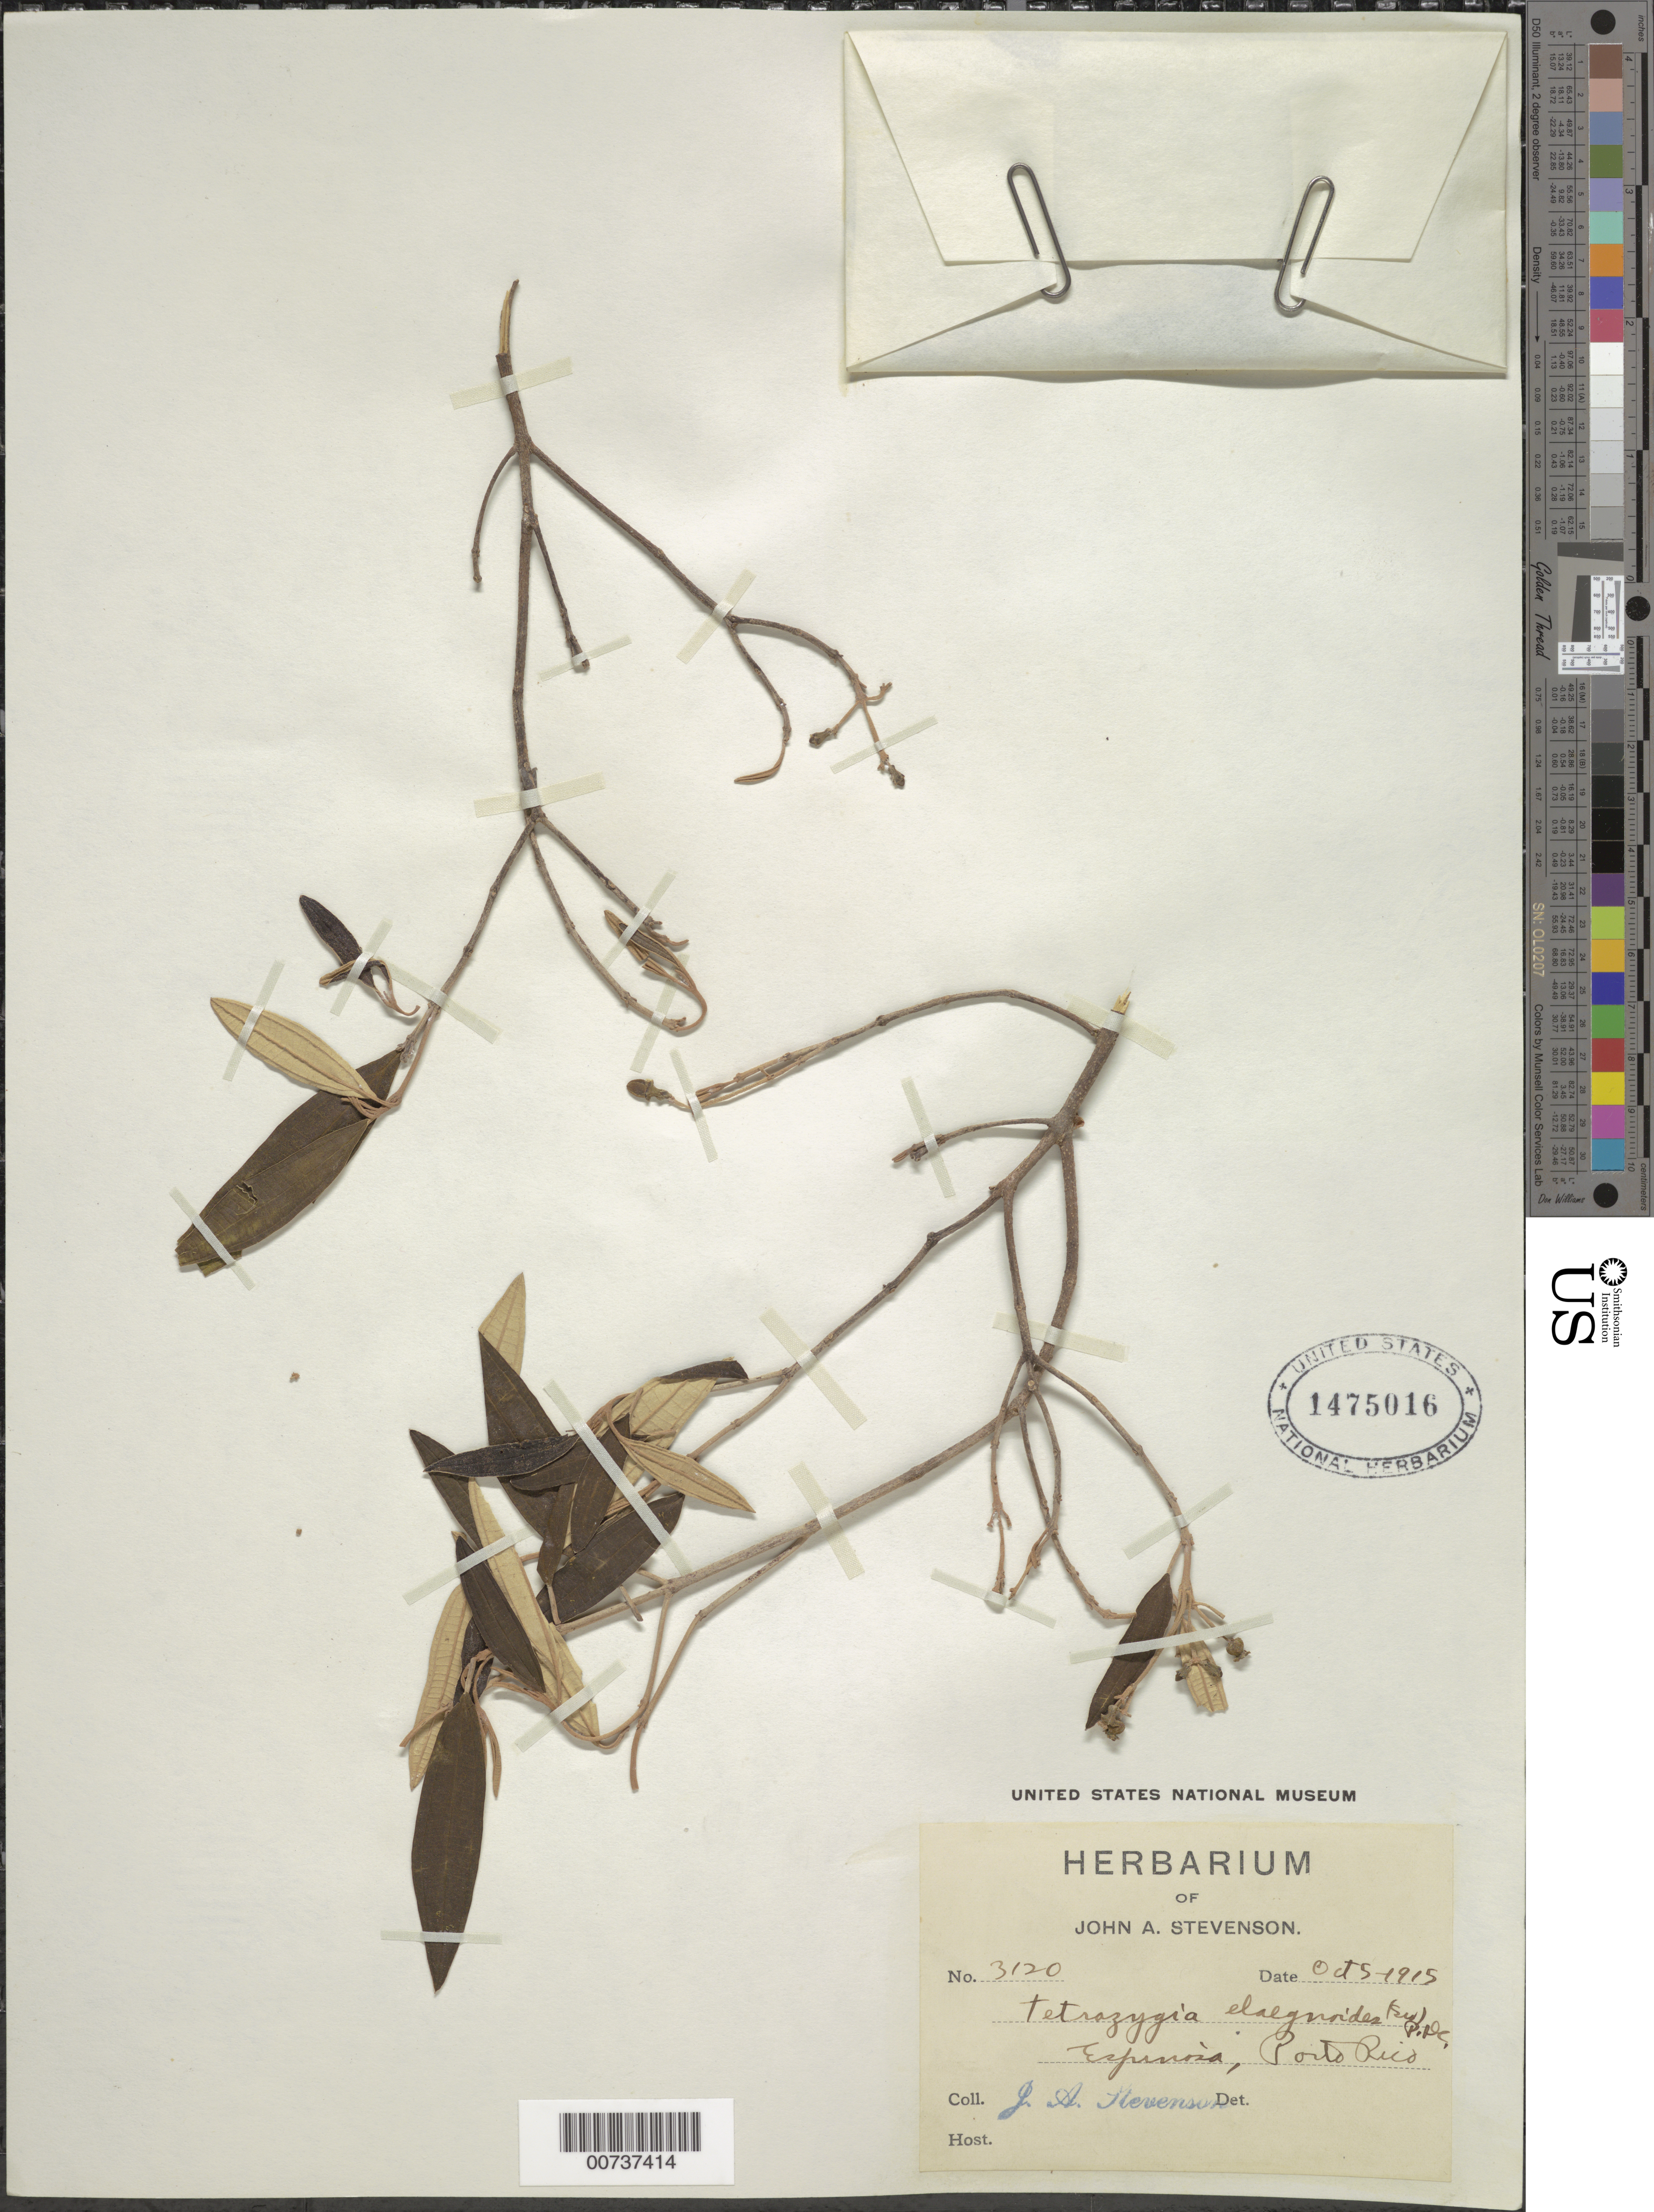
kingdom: Plantae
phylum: Tracheophyta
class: Magnoliopsida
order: Myrtales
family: Melastomataceae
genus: Miconia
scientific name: Miconia elaeagnoides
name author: (Sw.) Griseb.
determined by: Judd, Walter S.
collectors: J. Stevenson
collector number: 3120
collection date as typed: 05 Oct 1915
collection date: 1915-10-05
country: Puerto Rico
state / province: Vega Alta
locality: Espinoza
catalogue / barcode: US 1475016